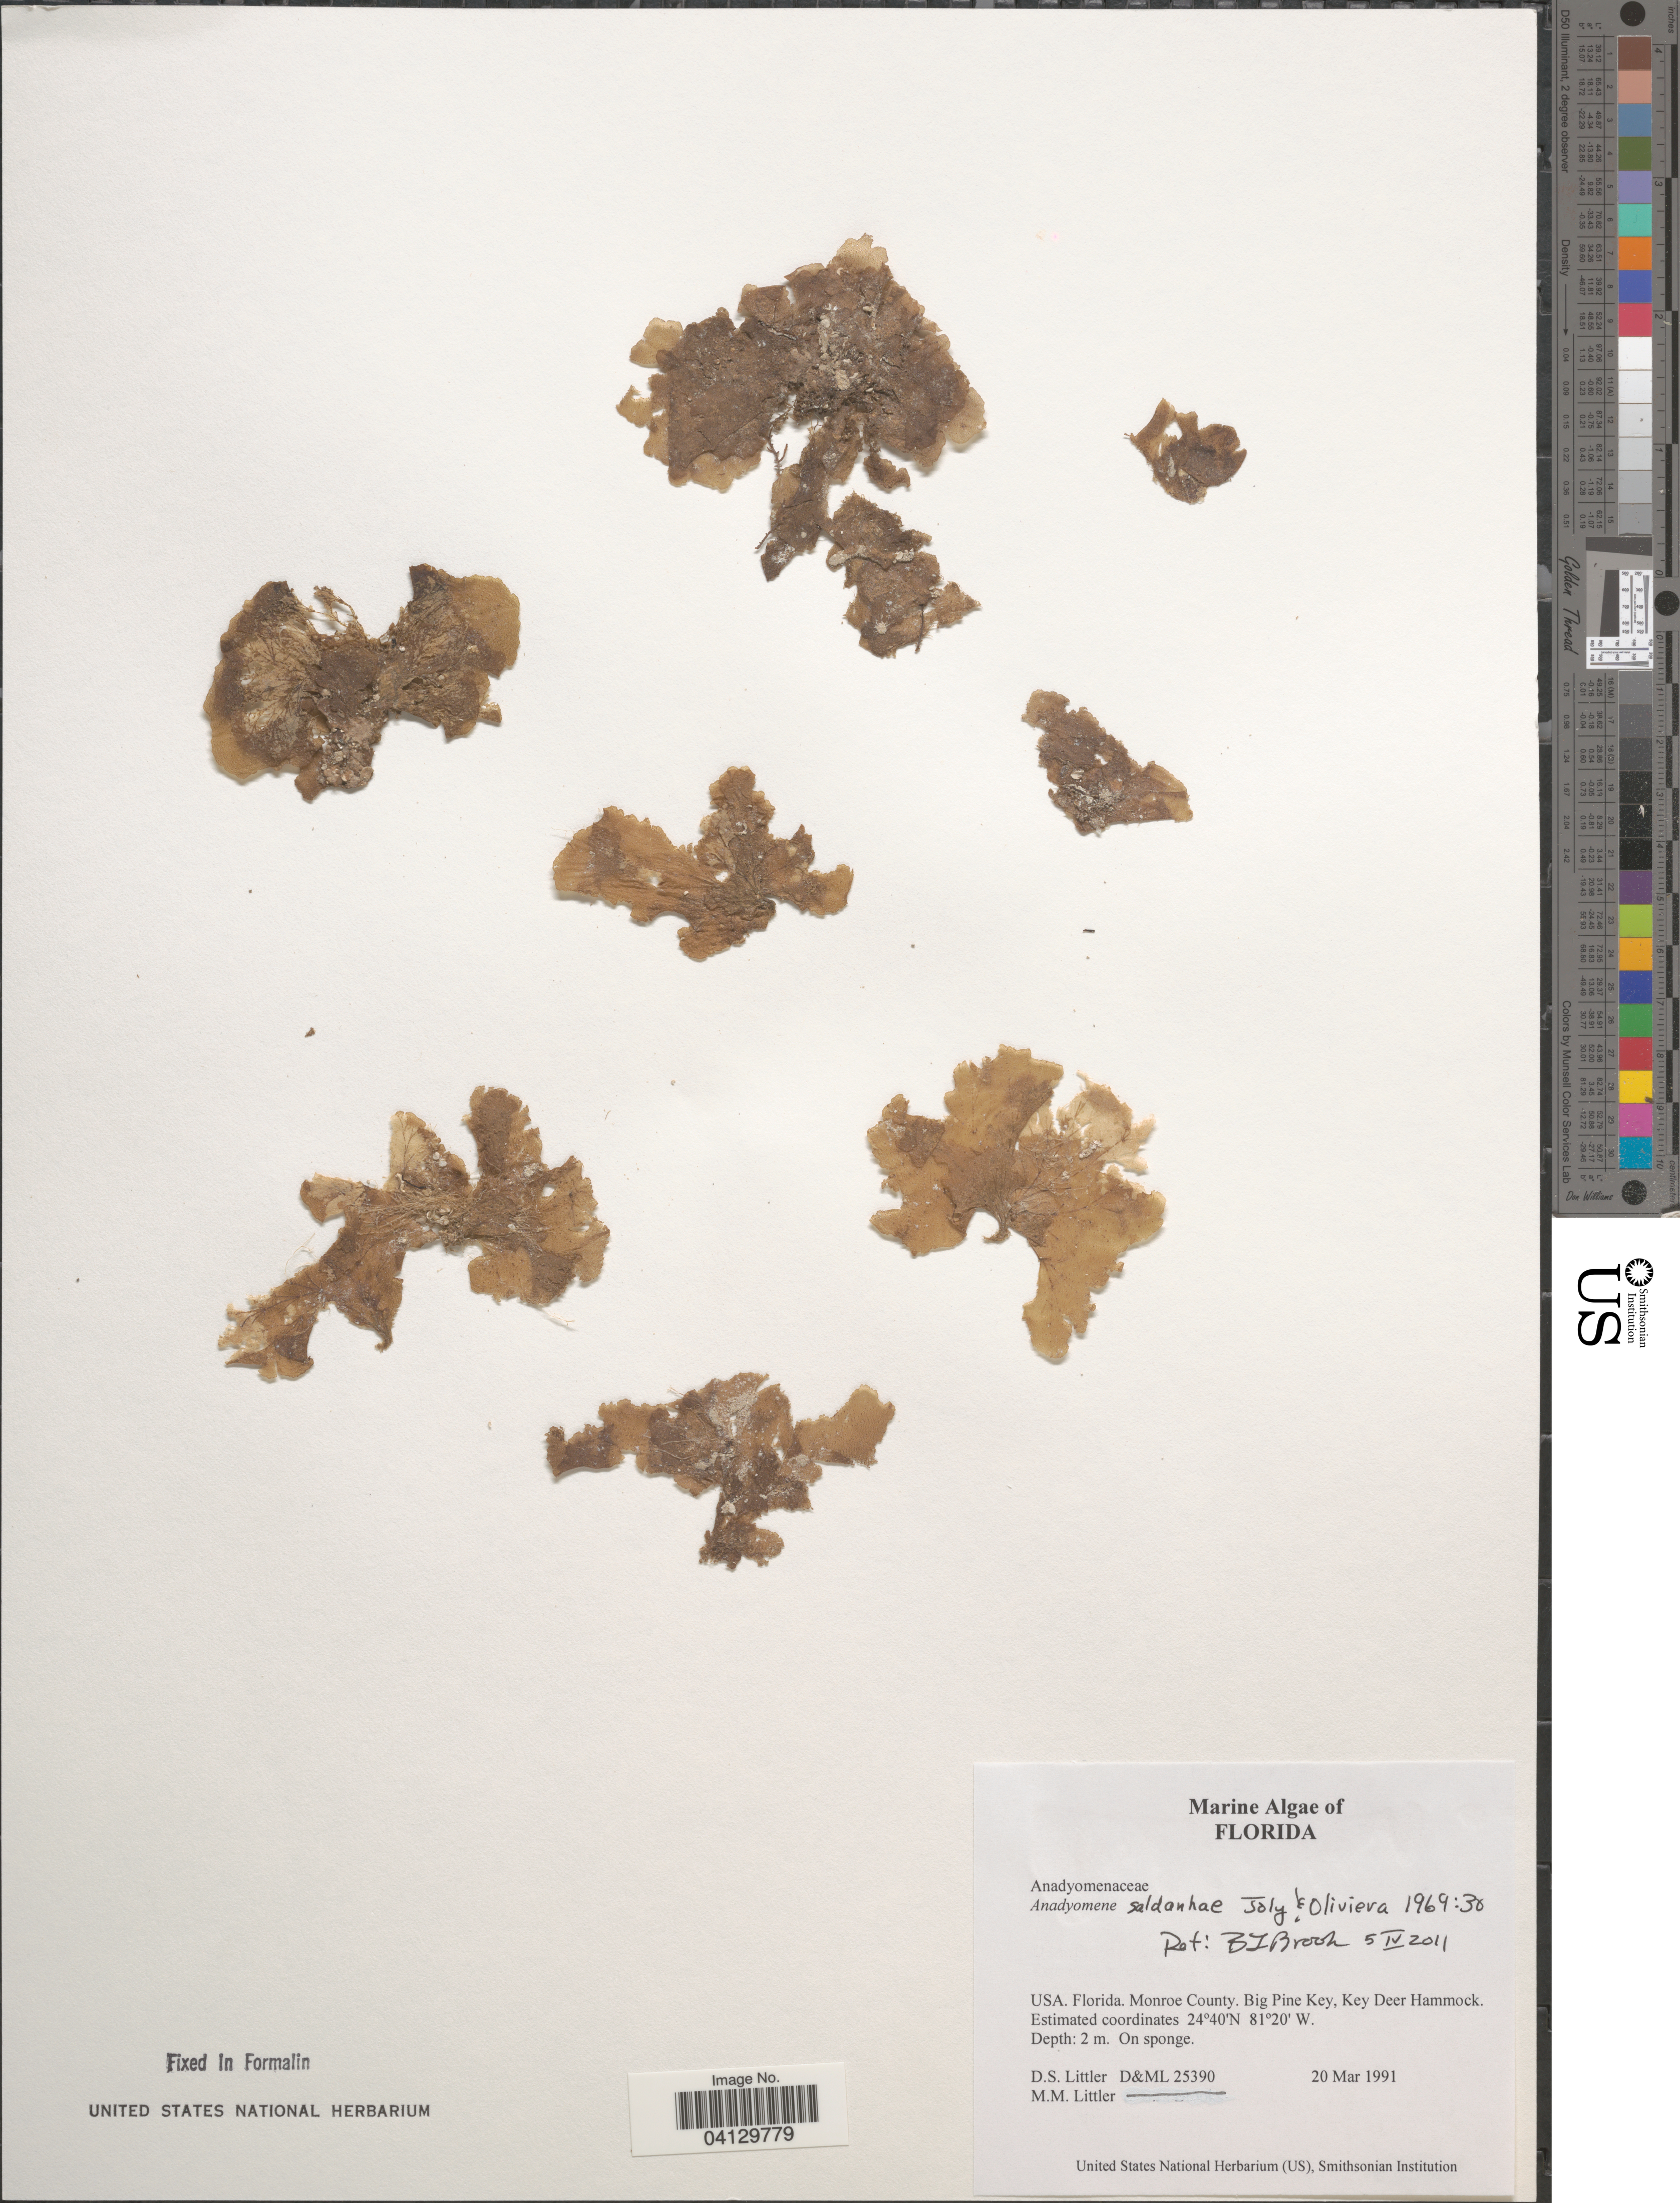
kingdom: Plantae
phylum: Chlorophyta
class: Ulvophyceae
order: Cladophorales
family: Anadyomenaceae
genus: Anadyomene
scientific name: Anadyomene saldanhae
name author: A.B. Joly & E.C. Oliveira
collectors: D. S. Littler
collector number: D&ML25390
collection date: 1991-03-20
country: United States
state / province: Florida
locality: Monroe County. Big Pine Key, Key Deer Hammock.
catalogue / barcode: US 329112